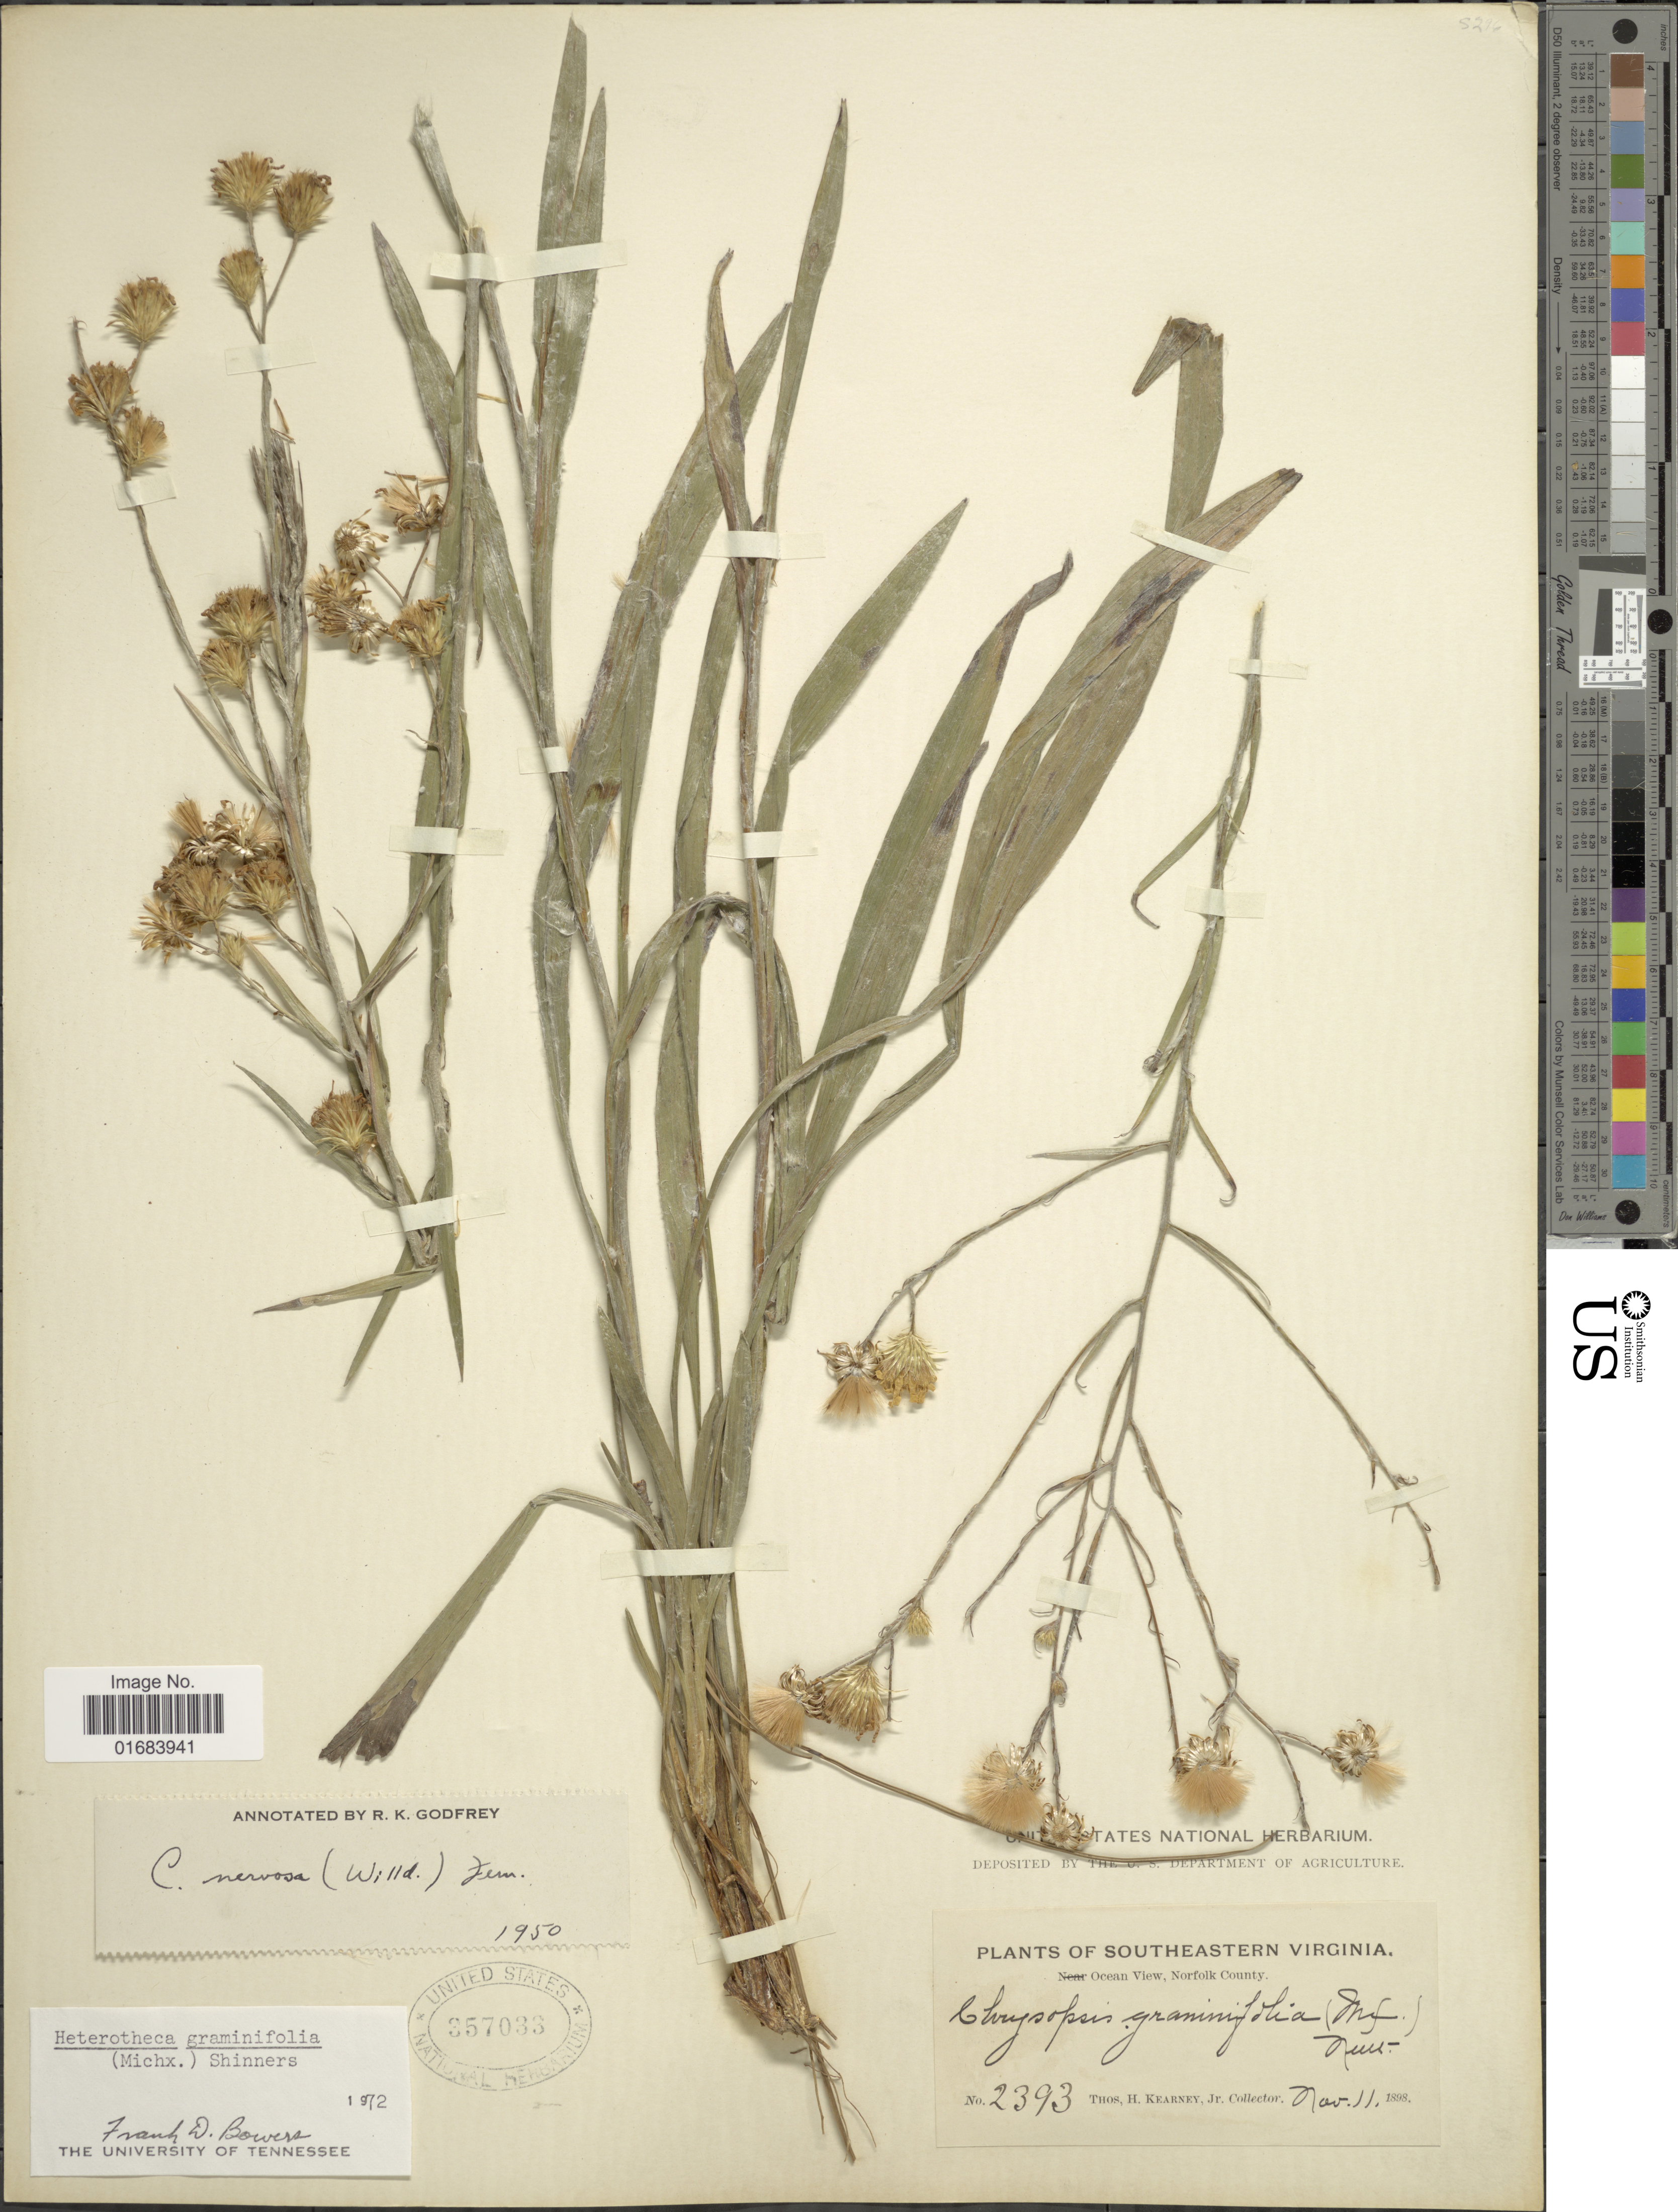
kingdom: Plantae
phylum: Tracheophyta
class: Magnoliopsida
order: Asterales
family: Asteraceae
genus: Pityopsis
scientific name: Pityopsis graminifolia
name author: (Michx.) Nutt.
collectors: T. H. Kearney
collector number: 2393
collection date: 1898-11-11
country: United States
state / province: Virginia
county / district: City of Norfolk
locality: Southeastern Virginia, Ocean Vieuw, Norfolk County.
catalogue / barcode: US 357033